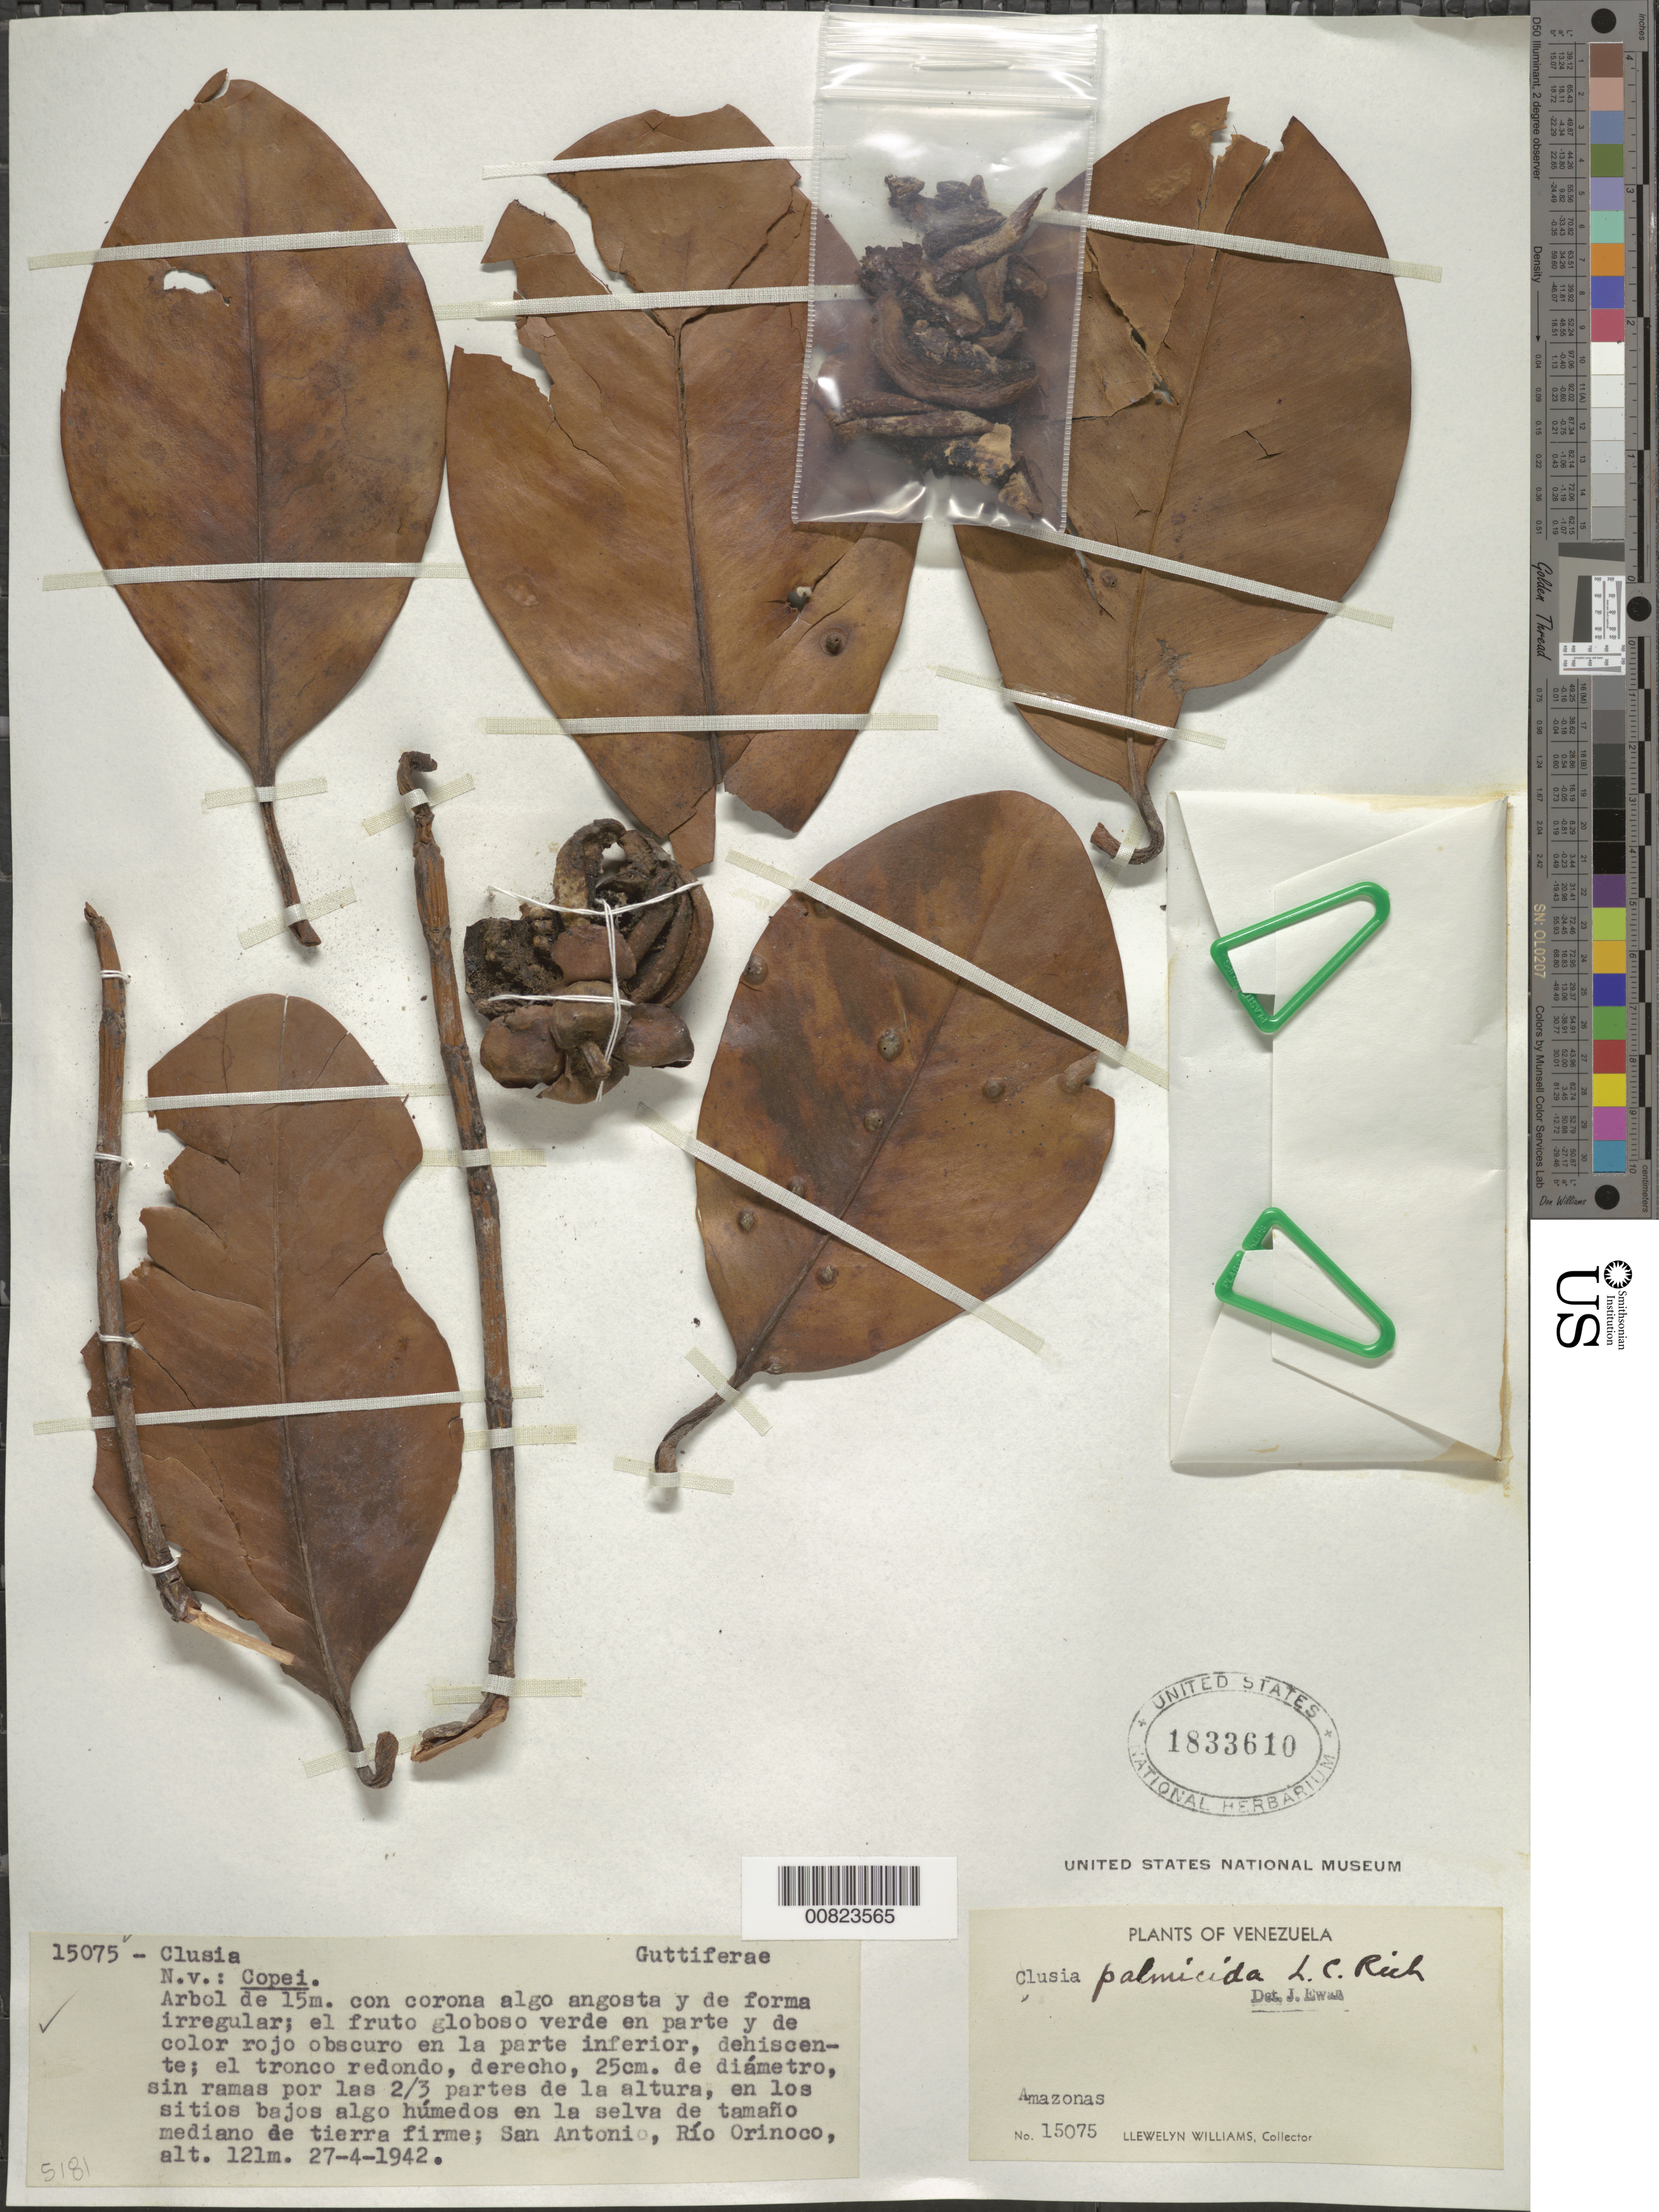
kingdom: Plantae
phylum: Tracheophyta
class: Magnoliopsida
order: Malpighiales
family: Clusiaceae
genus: Clusia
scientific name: Clusia palmicida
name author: Rich.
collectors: Ll. Williams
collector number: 15075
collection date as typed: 27-Apr-42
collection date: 1942-04-27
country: Venezuela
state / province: Amazonas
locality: San Antonio, Río Orinoco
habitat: Sitios bajos algo humedos en la selva de tamano mediano de tierra firma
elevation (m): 121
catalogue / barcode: US 1833610